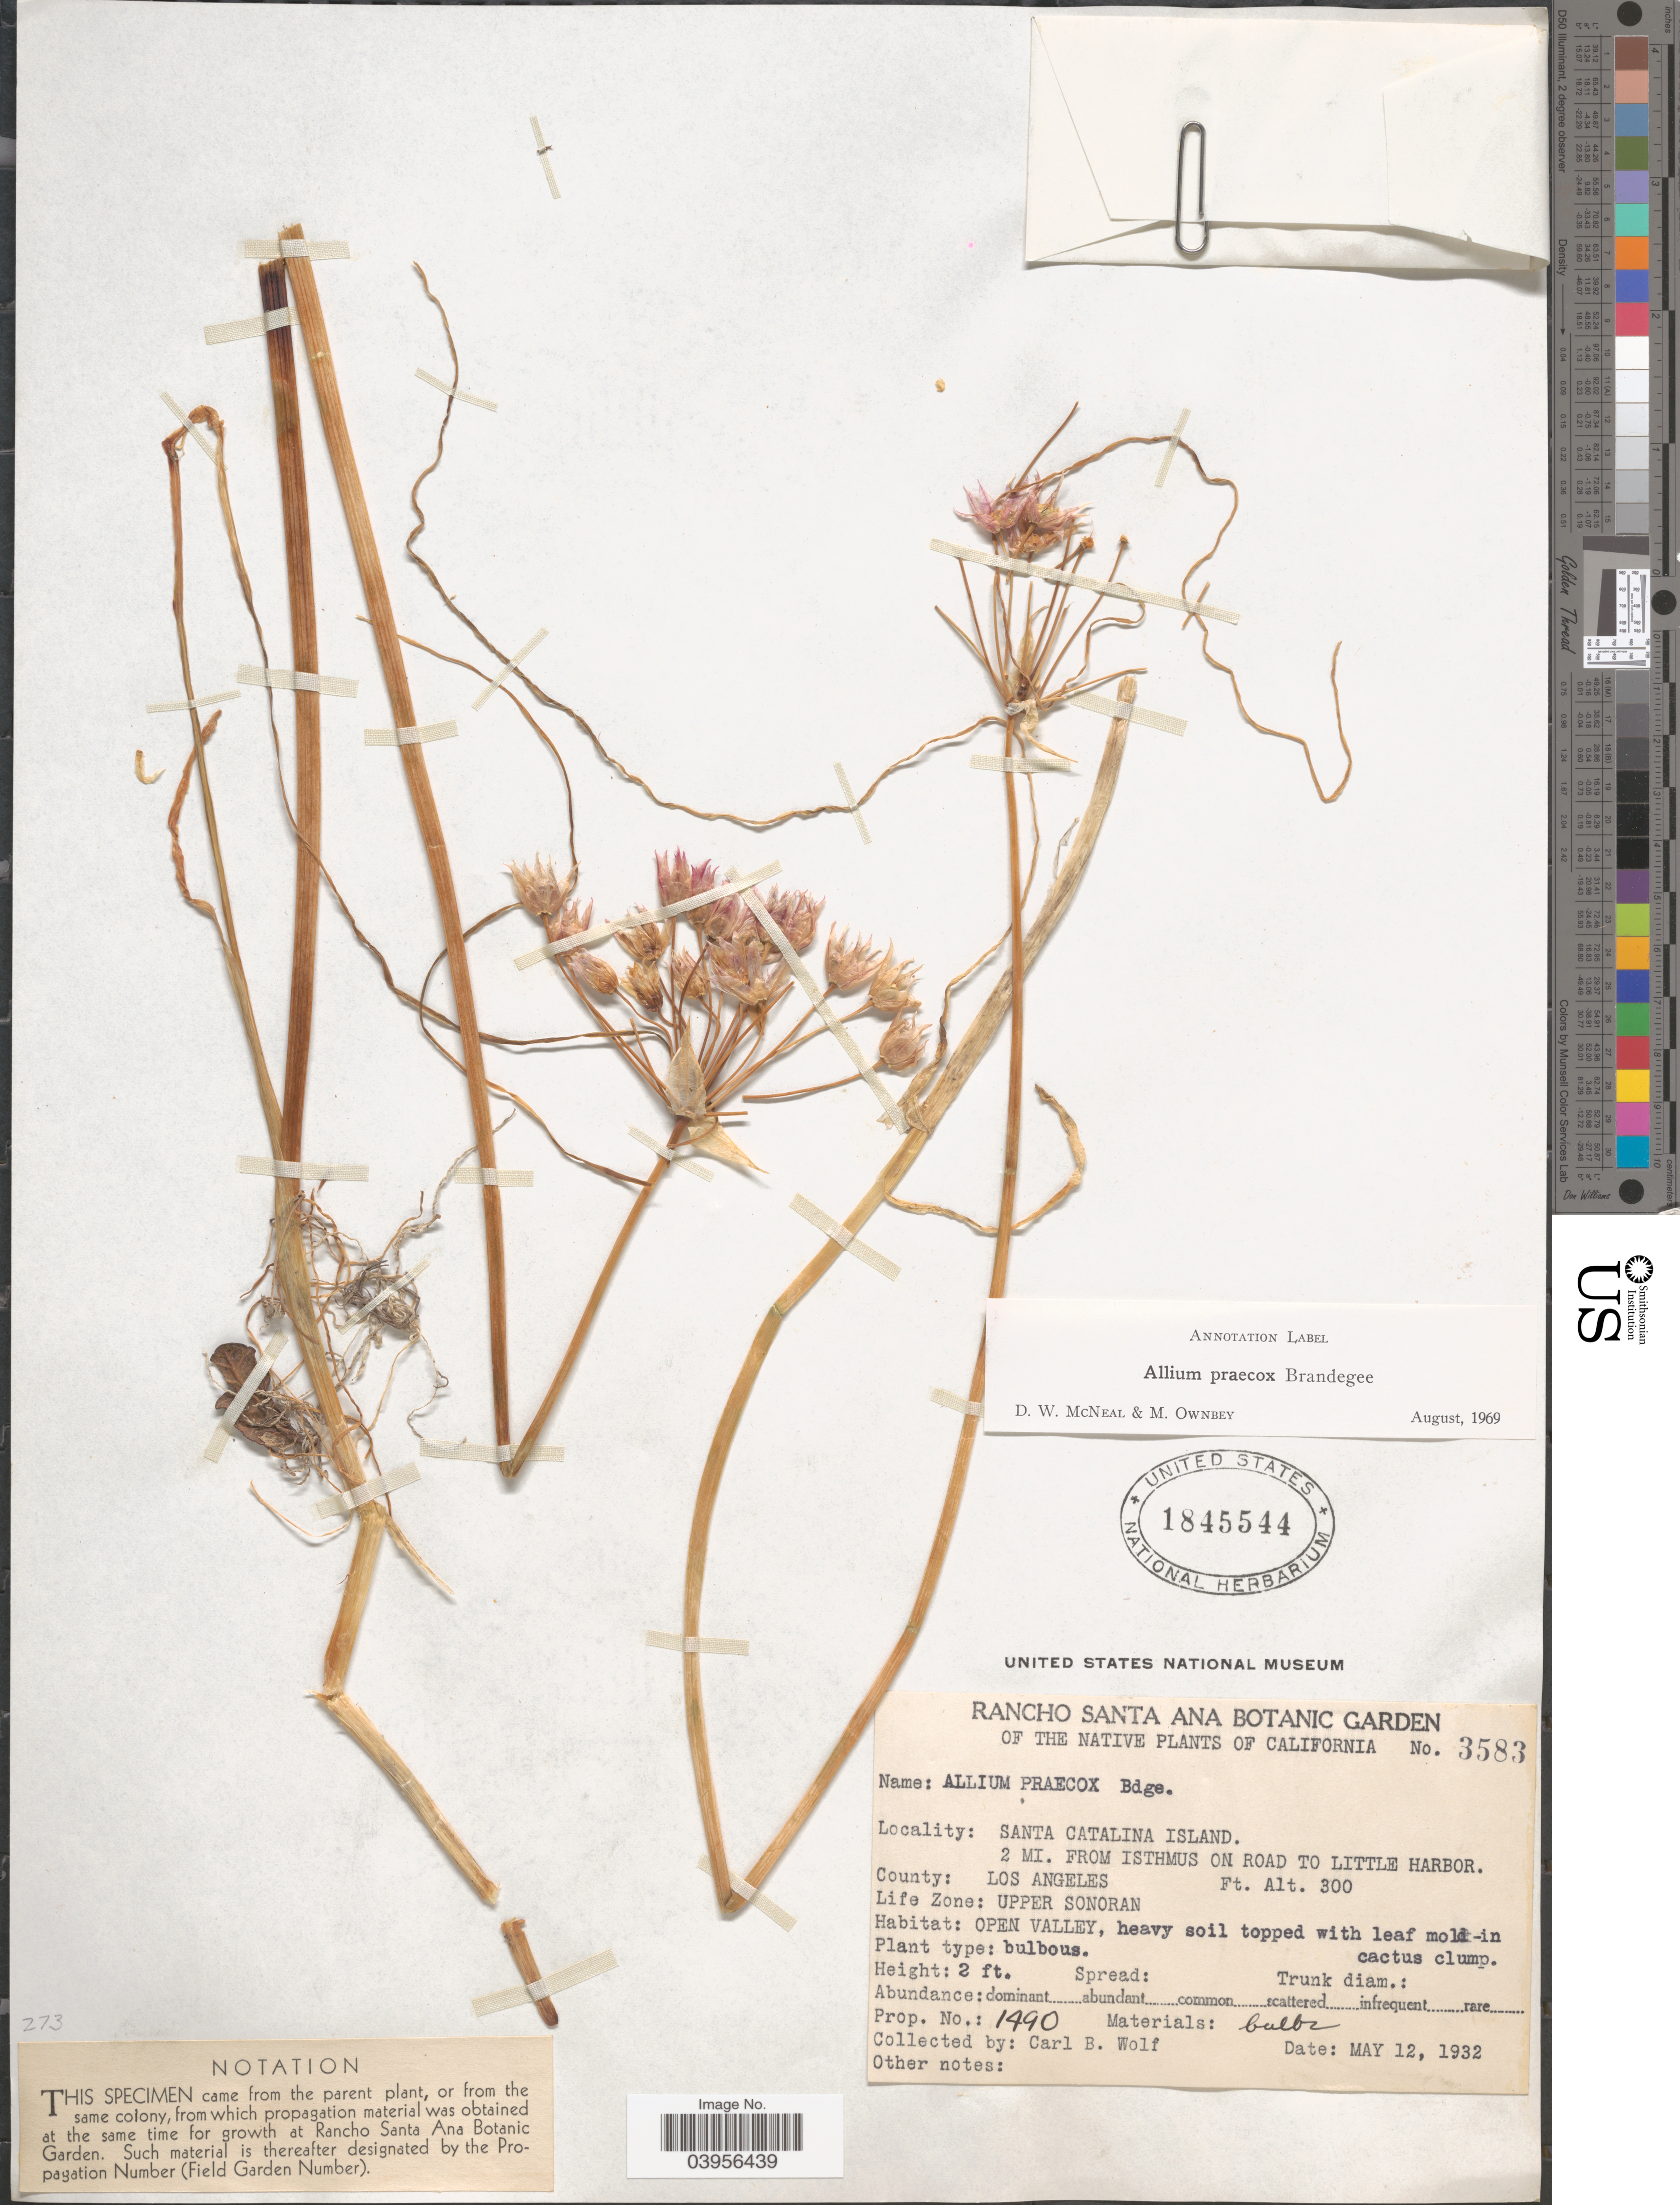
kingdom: Plantae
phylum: Tracheophyta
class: Liliopsida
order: Asparagales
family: Amaryllidaceae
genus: Allium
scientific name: Allium praecox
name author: Brandegee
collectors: C. B. Wolf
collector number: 3583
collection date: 1932-05-12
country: United States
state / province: California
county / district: Los Angeles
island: Santa Catalina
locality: Santa Catalina Island. 2 mi. from Isthmus on road to Little Harbor. County: Los Angeles. Life Zone: Upper Sonoran.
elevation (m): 91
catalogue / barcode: US 1845544